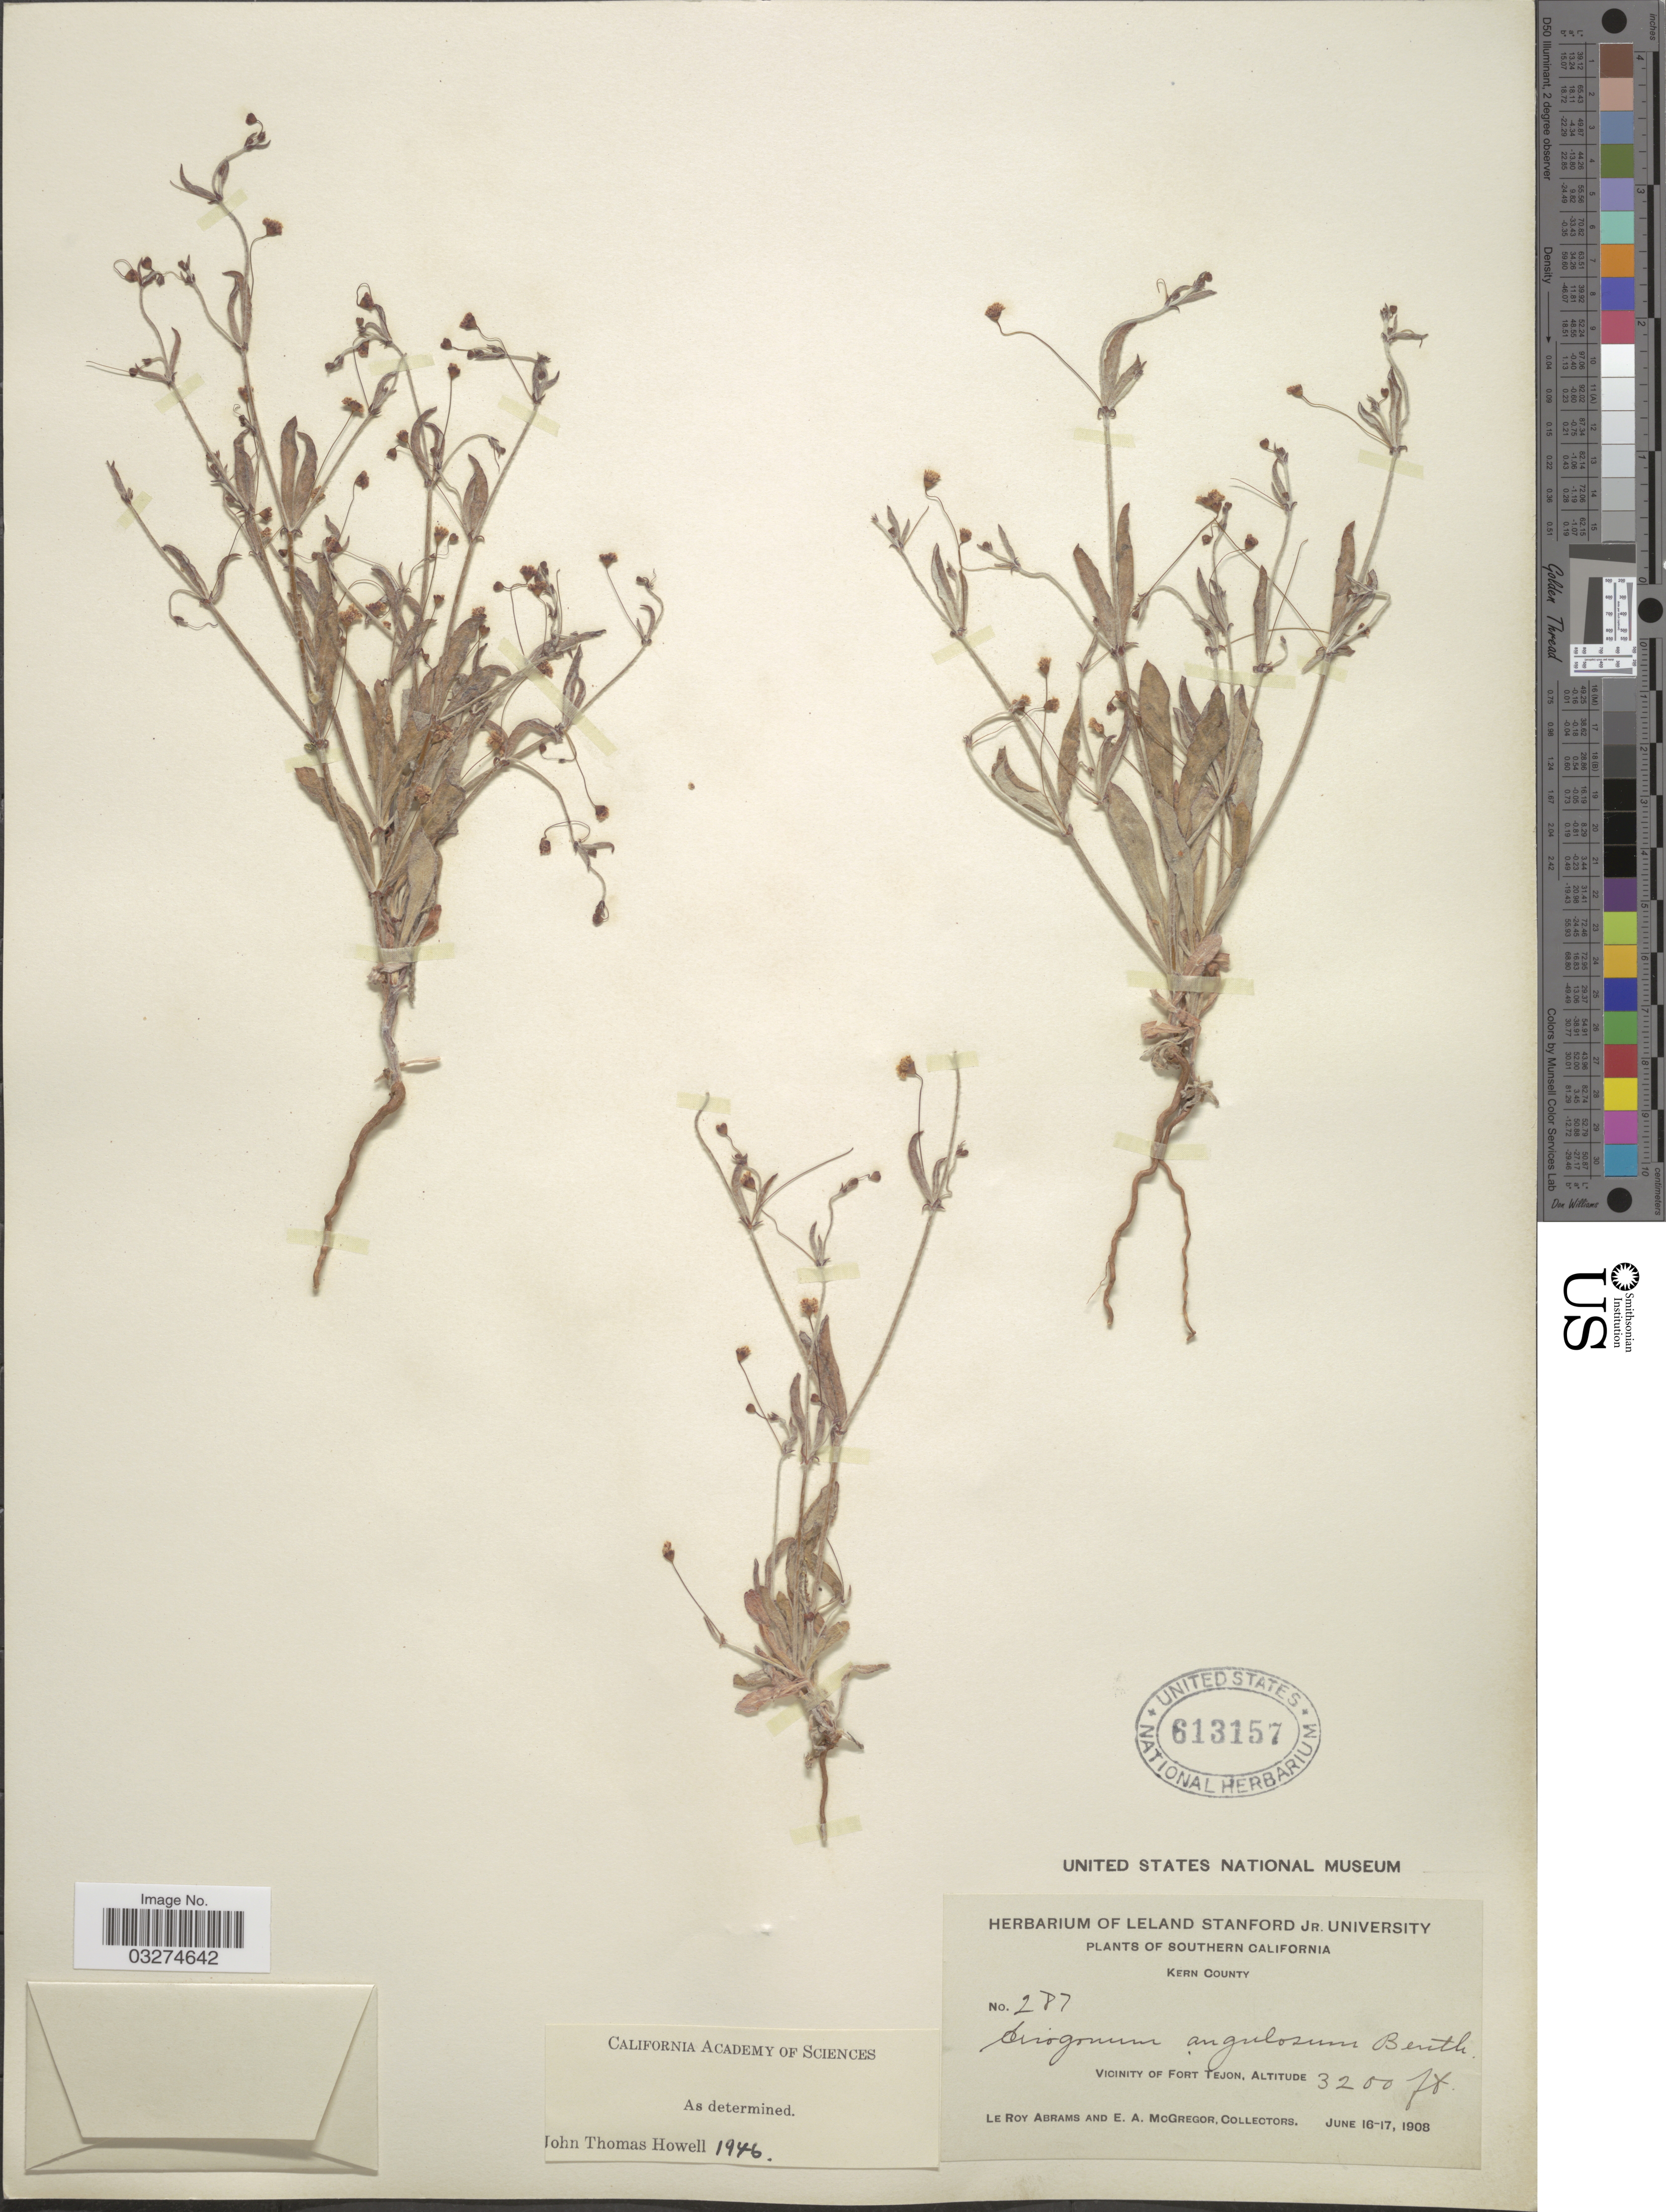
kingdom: Plantae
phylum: Tracheophyta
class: Magnoliopsida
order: Caryophyllales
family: Polygonaceae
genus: Eriogonum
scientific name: Eriogonum angulosum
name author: Benth.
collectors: L. Abrams & E. A. McGregor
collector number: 287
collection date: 1908-06-16/1908-06-17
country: United States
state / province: California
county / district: Kern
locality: Southern California. Kern County. Vicinity of Fort Tejon.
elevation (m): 975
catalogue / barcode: US 613157